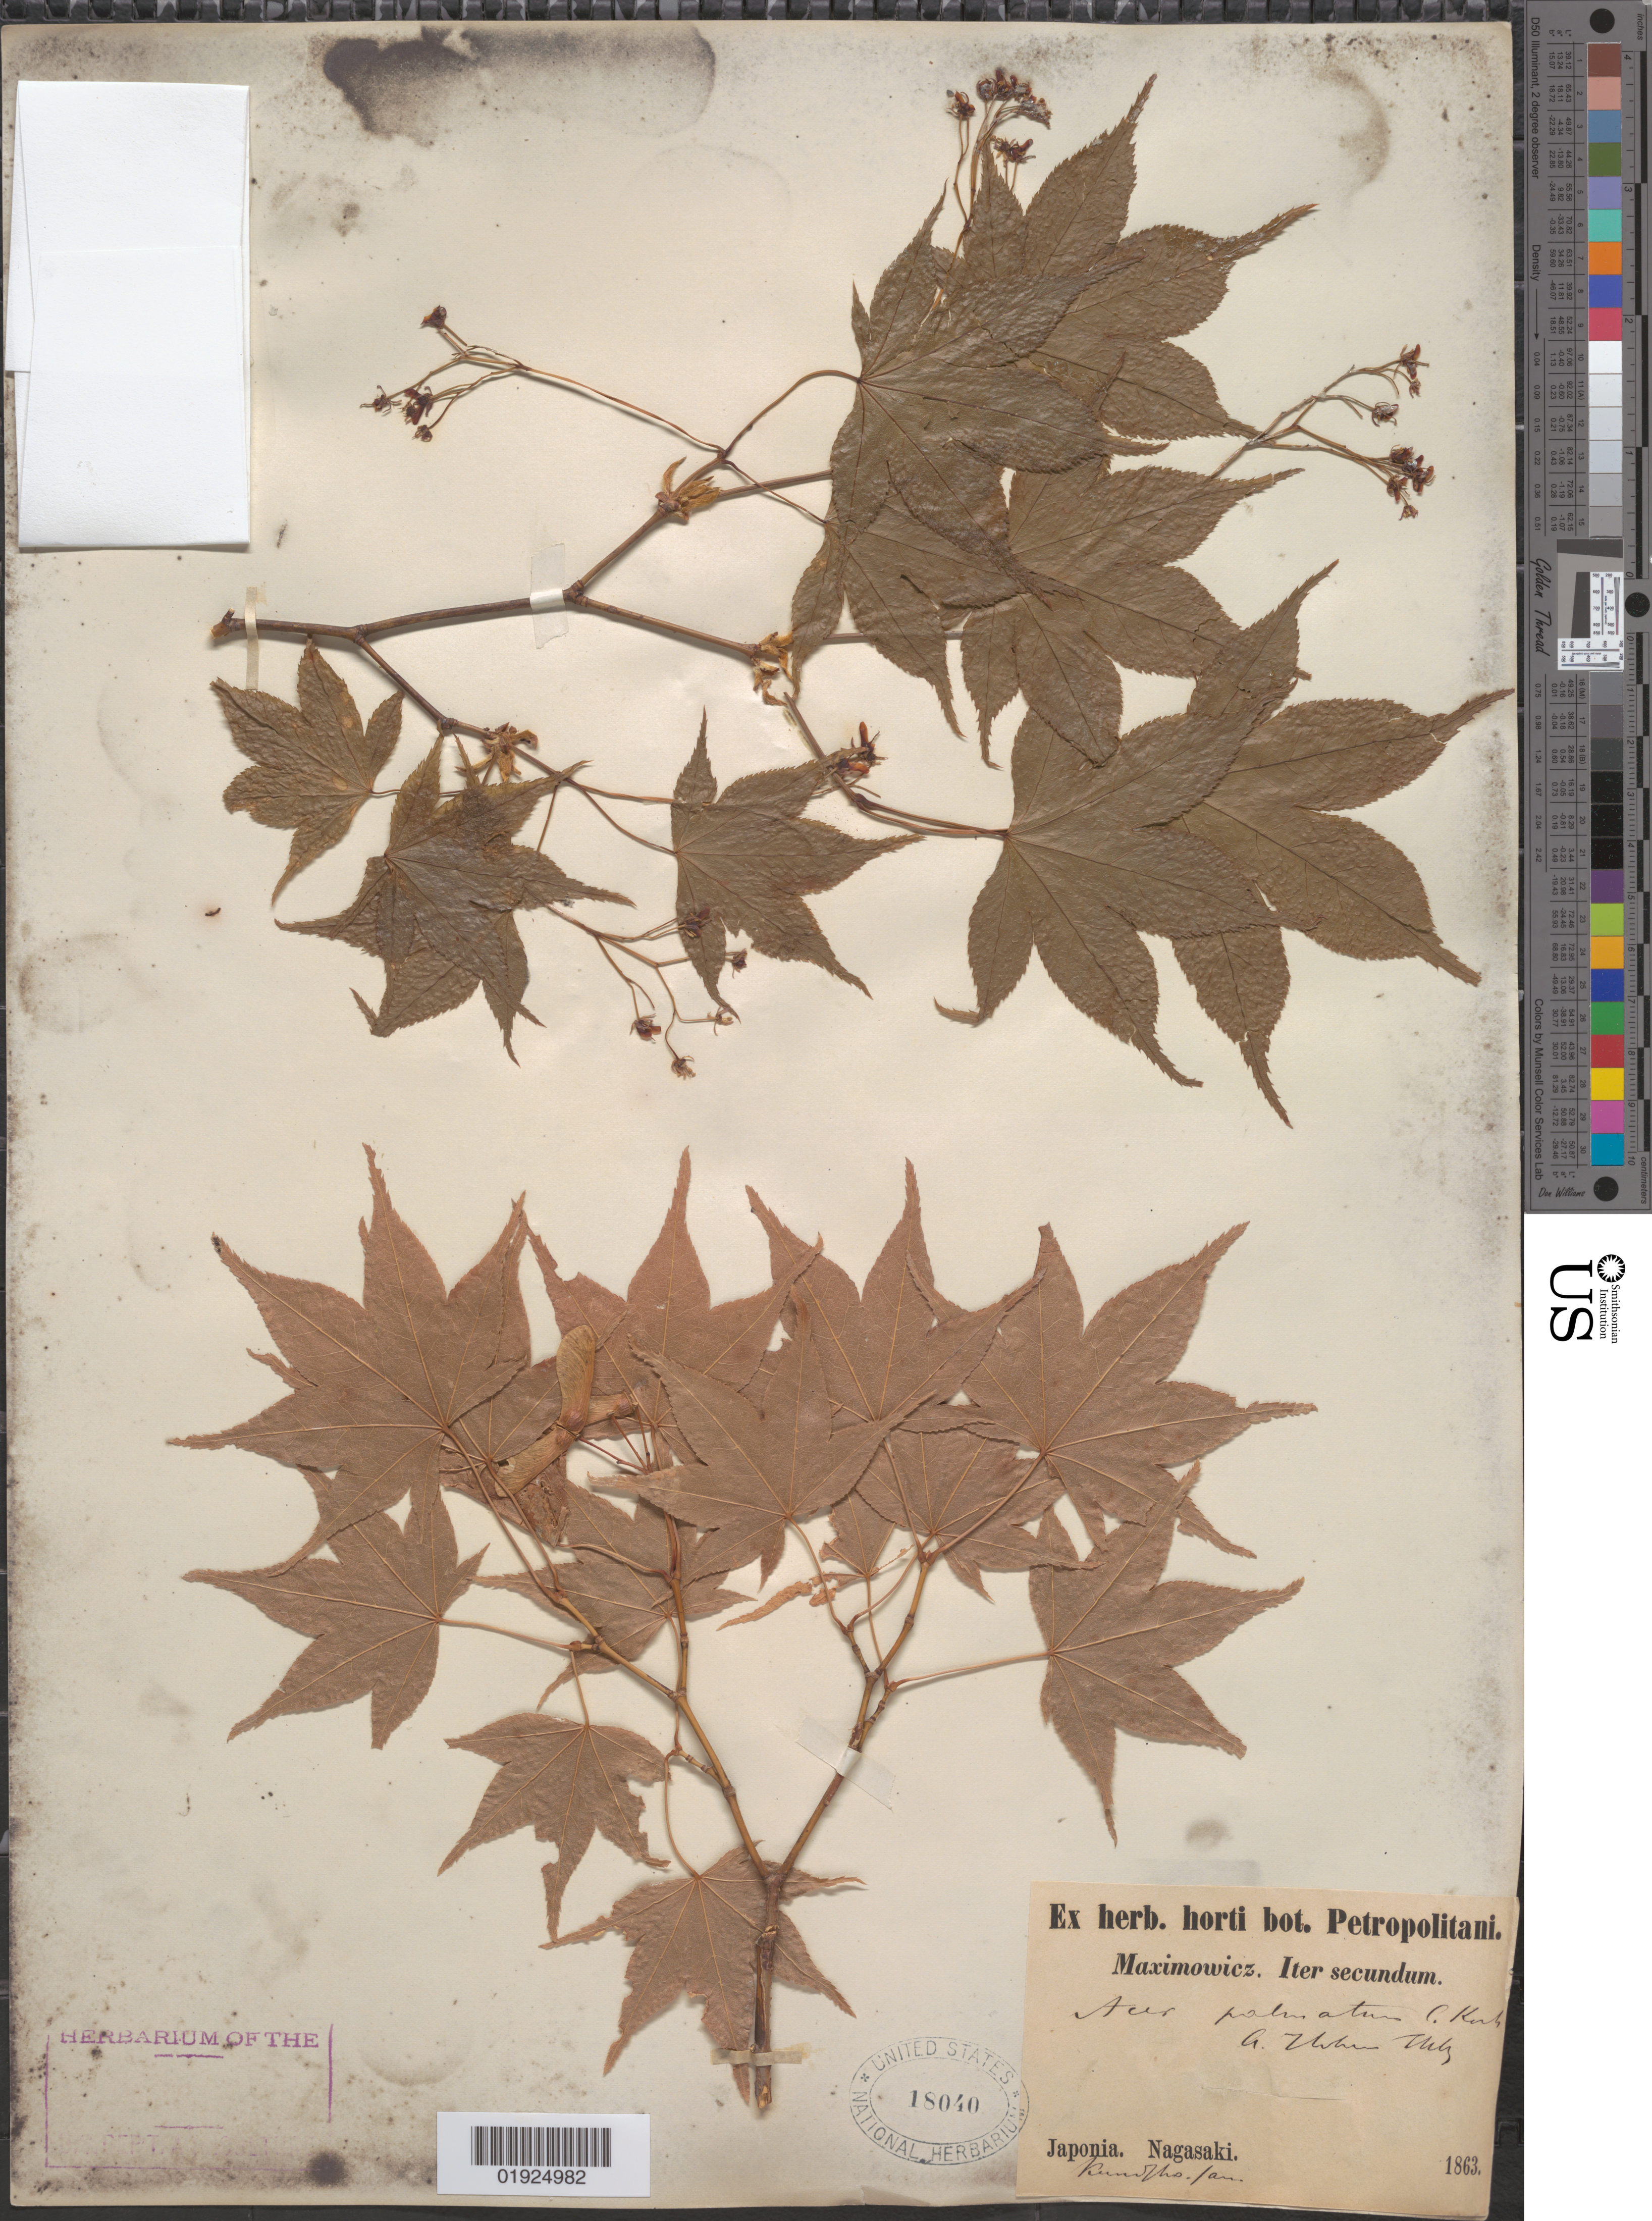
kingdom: Plantae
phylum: Tracheophyta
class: Magnoliopsida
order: Sapindales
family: Sapindaceae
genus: Acer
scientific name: Acer palmatum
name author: Thunb.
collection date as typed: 1863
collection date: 1863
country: Japan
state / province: Nagasaki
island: Kyushu I.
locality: Nagasaki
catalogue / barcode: US 18040